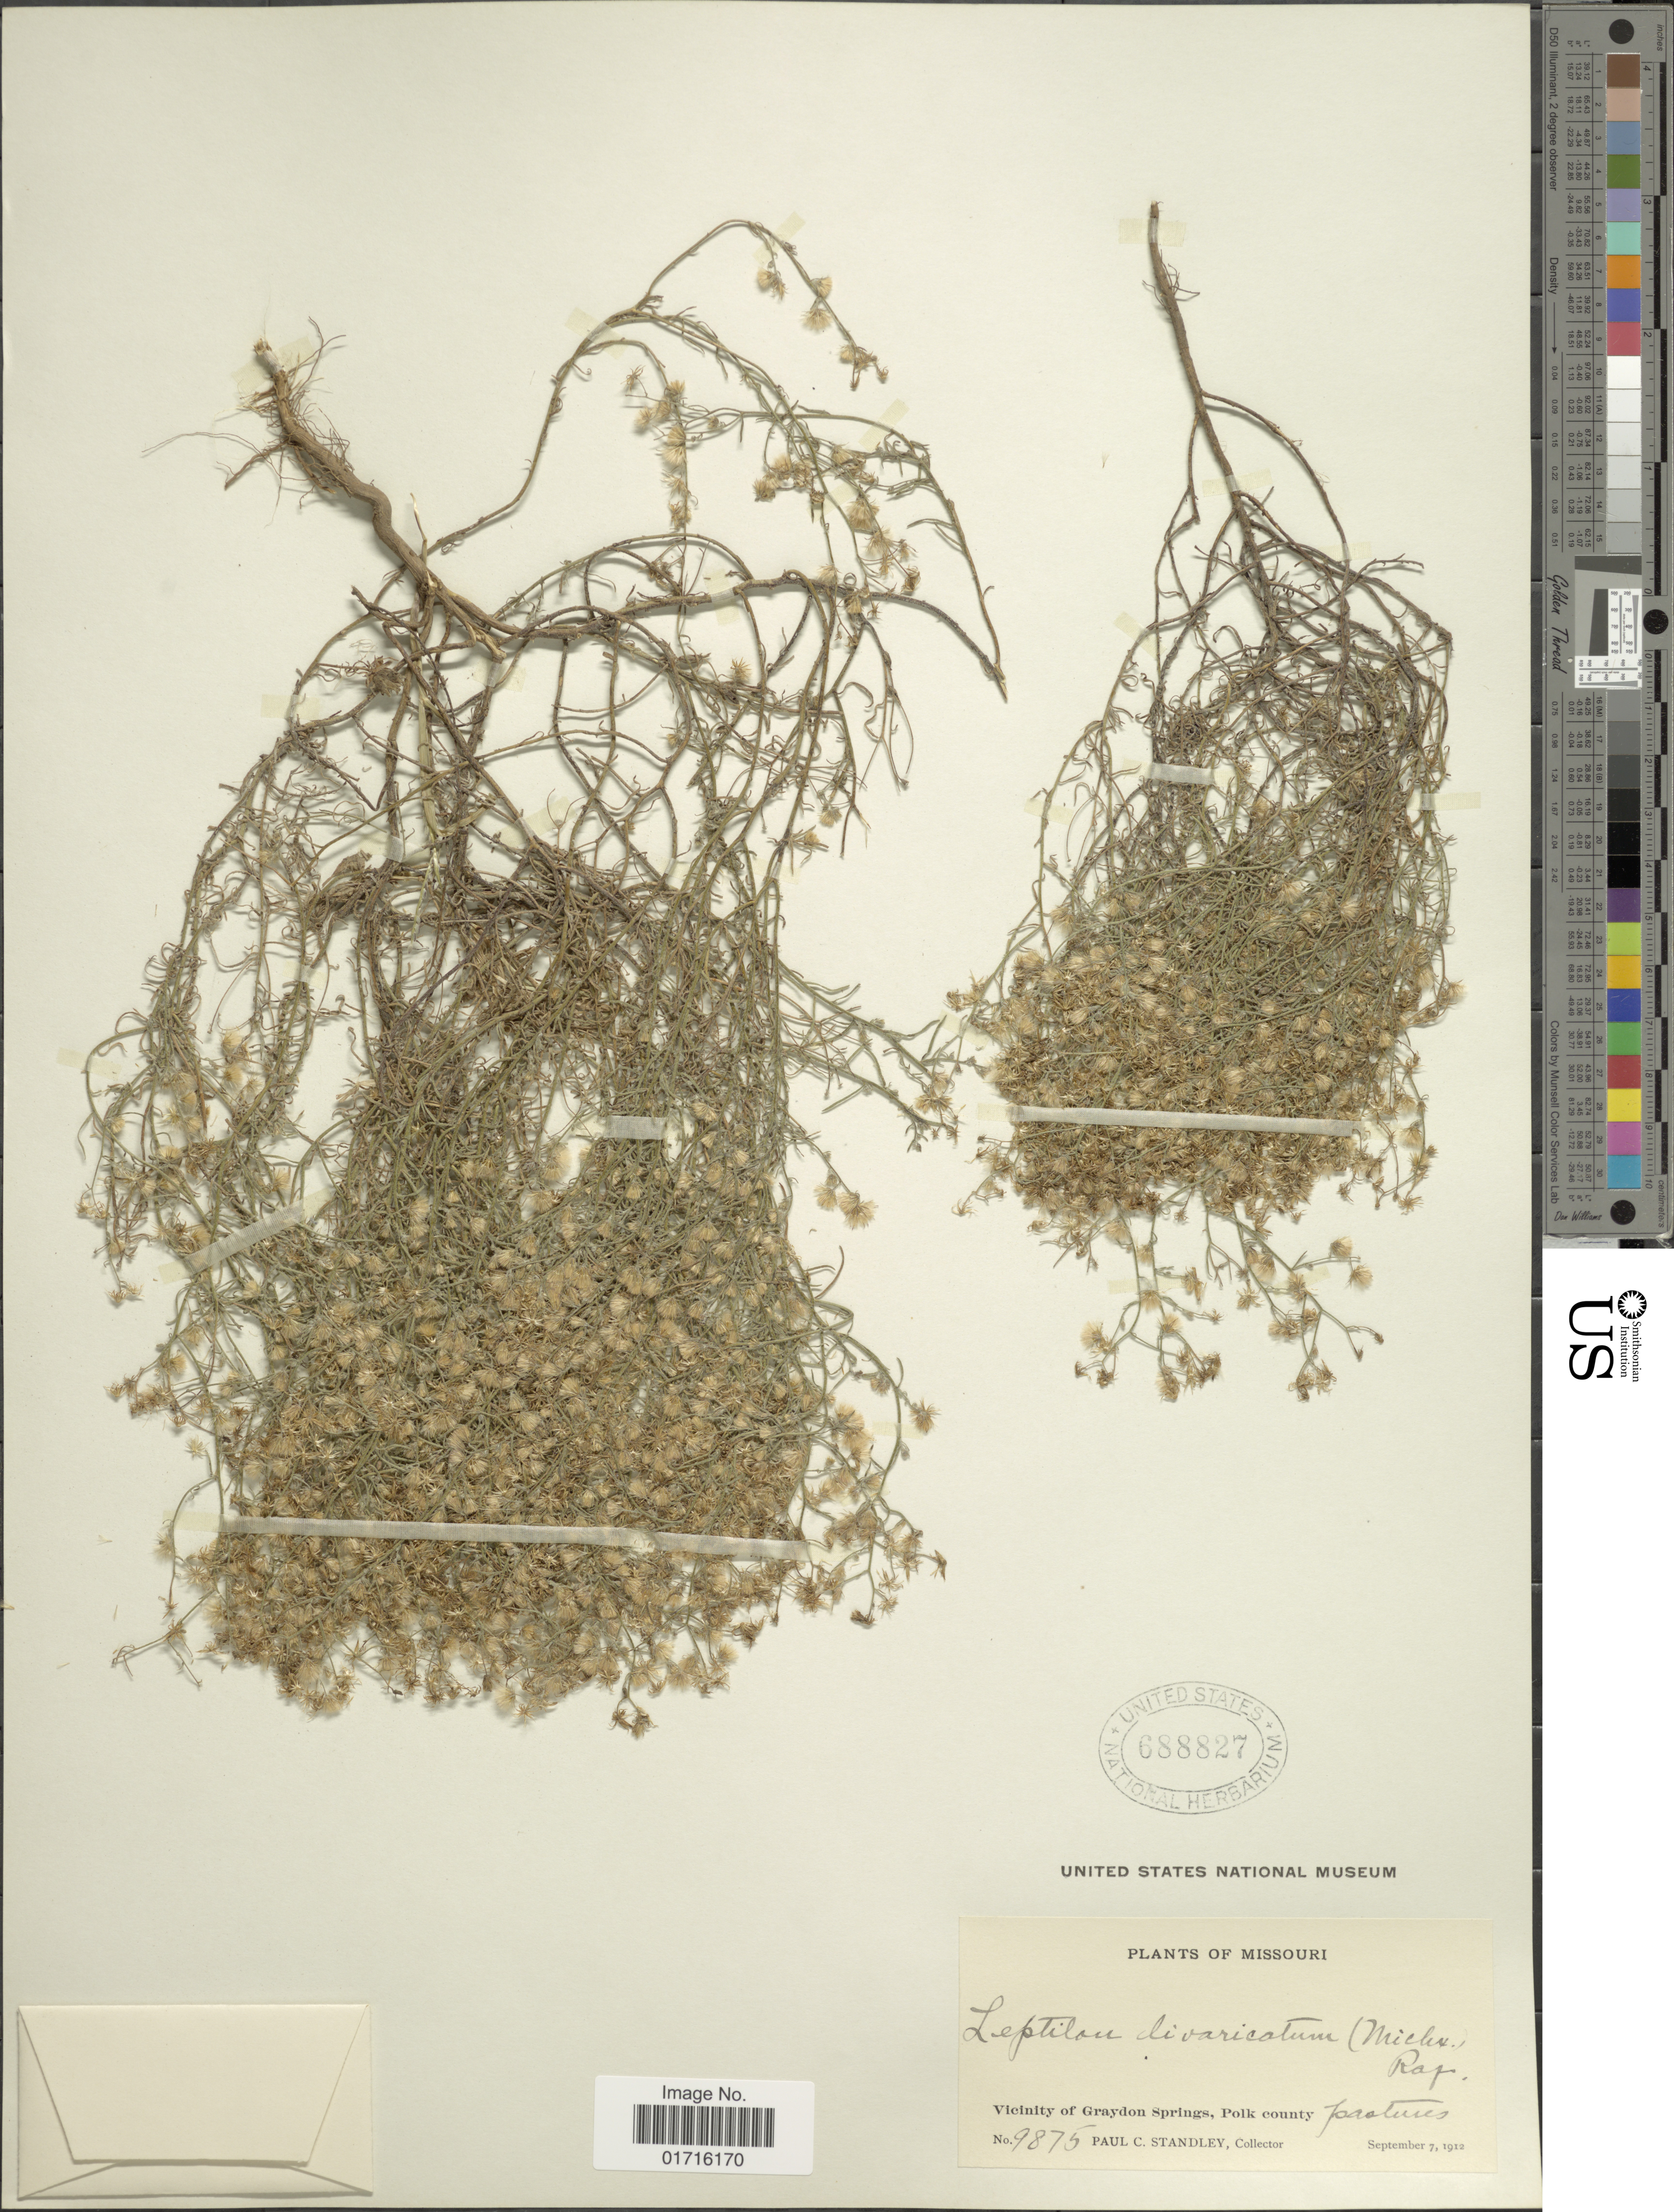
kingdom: Plantae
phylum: Tracheophyta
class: Magnoliopsida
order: Asterales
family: Asteraceae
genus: Conyza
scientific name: Conyza divaricata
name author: Spreng.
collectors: P. C. Standley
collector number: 9875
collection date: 1912-09-07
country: United States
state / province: Missouri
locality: Vicinity of Graydon Springs, Polk County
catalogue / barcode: US 688827